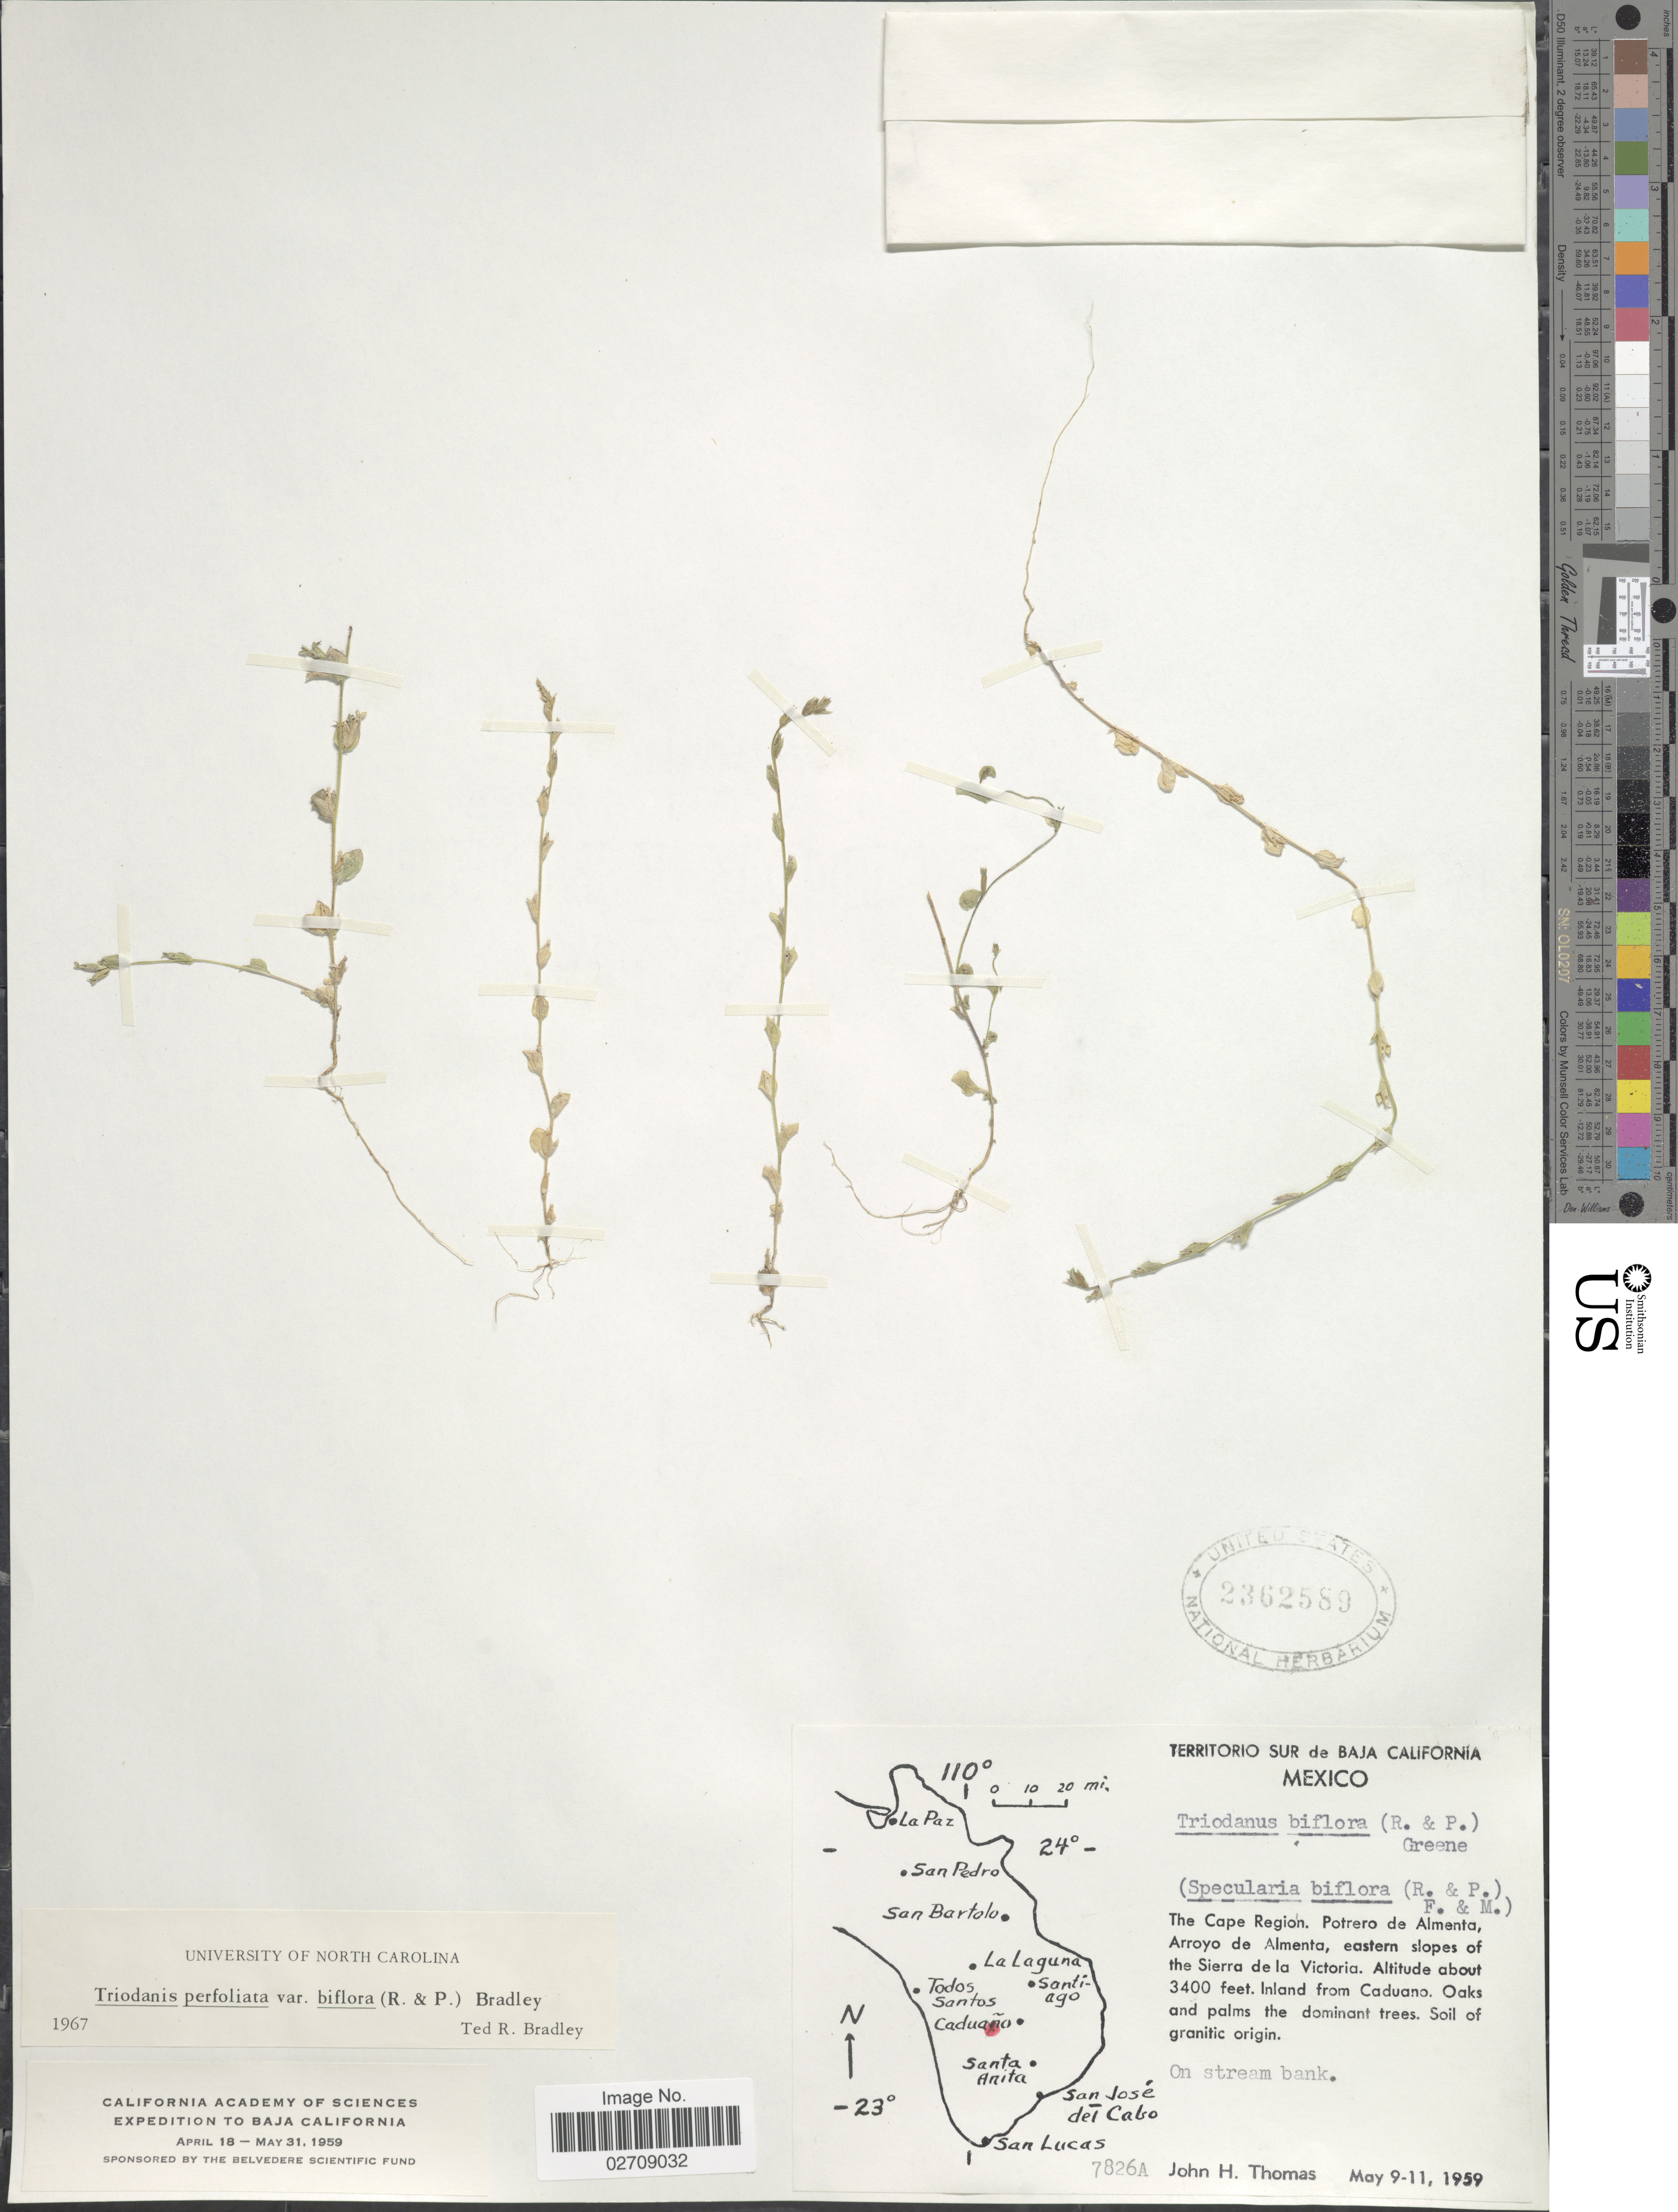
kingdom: Plantae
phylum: Tracheophyta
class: Magnoliopsida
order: Asterales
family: Campanulaceae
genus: Triodanis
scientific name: Triodanis perfoliata var. biflora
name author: (Ruiz & Pav.) Bradley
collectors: J. H. Thomas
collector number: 7826A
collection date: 1959-05-09/1959-05-11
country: Mexico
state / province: Baja California Sur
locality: The Cape Region, Potrero de Almenta, Arroyo de Almenta, eastern slopes of the Sierra de la Victoria. Inland from Caduano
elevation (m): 1036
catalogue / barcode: US 2362589